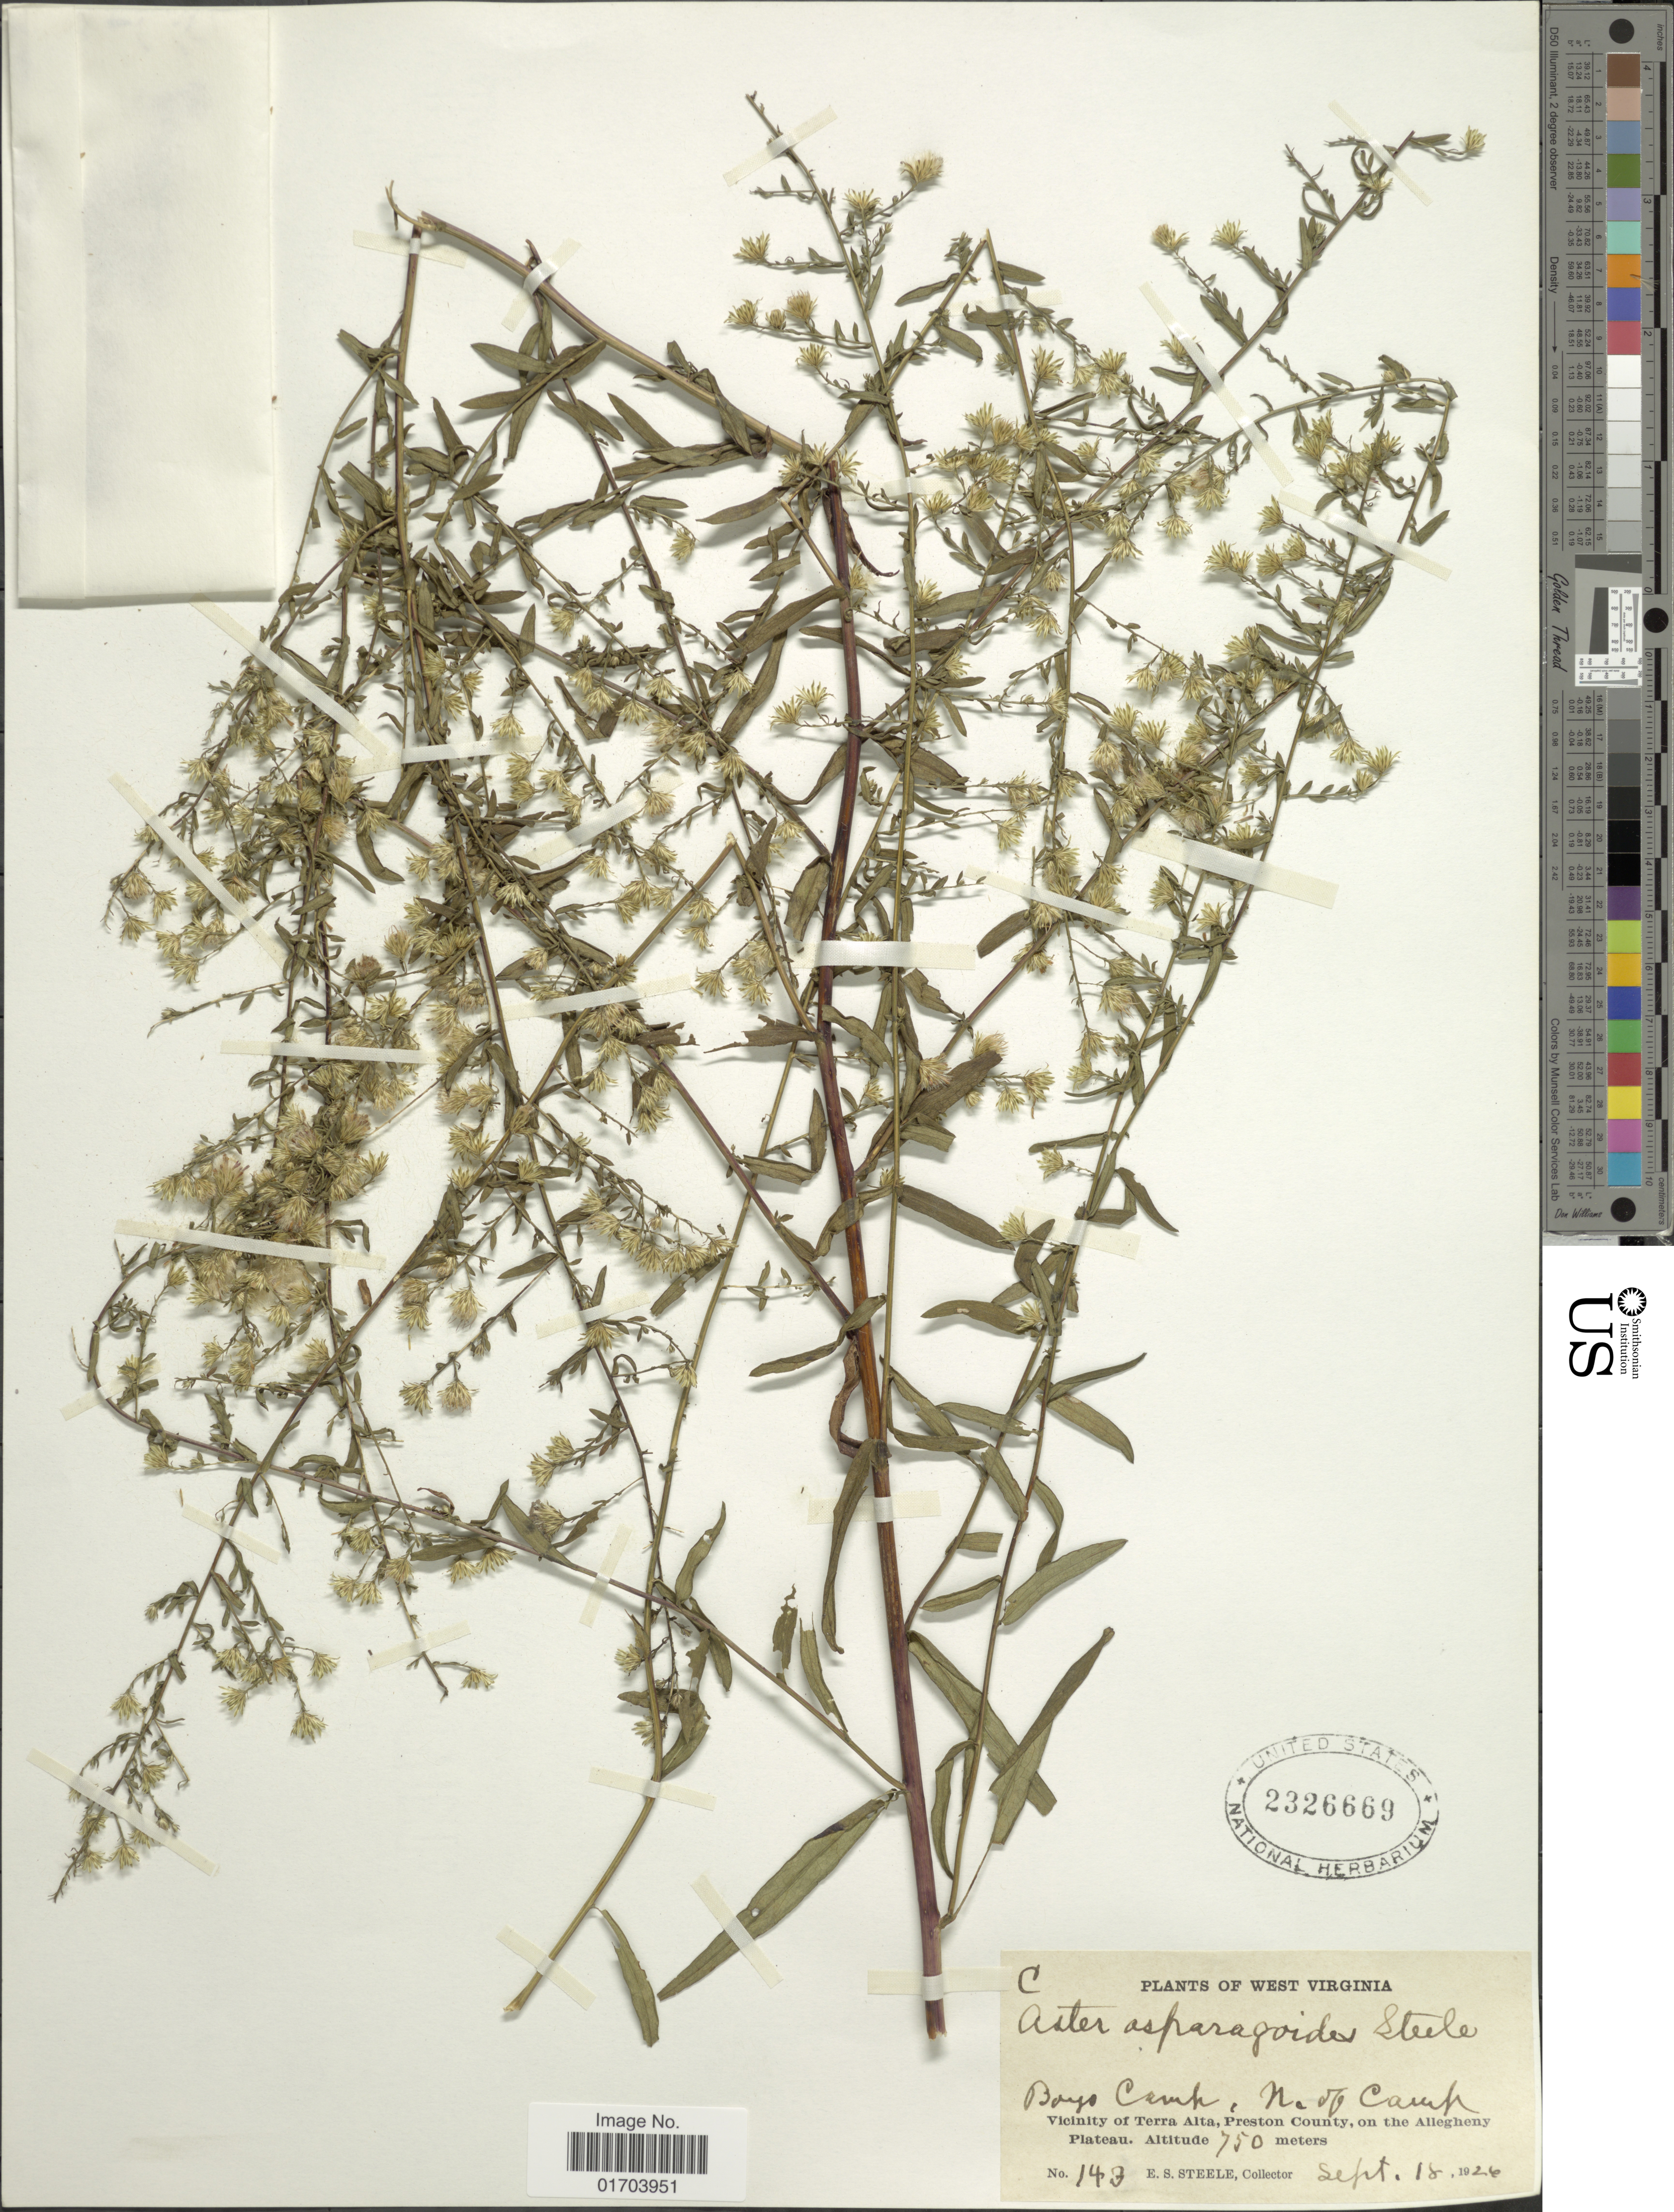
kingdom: Plantae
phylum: Tracheophyta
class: Magnoliopsida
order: Asterales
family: Asteraceae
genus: Aster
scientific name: Aster asparagoides E.S. Steele sp. nov. ined.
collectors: E. Steele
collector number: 143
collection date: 1926-09-18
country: United States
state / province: West Virginia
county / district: Preston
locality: Boy's Camp, N. of Lake, Vicinity of Terra Alta, Preston County, on the Allegheny Plateau.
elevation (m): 750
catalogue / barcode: US 2326669